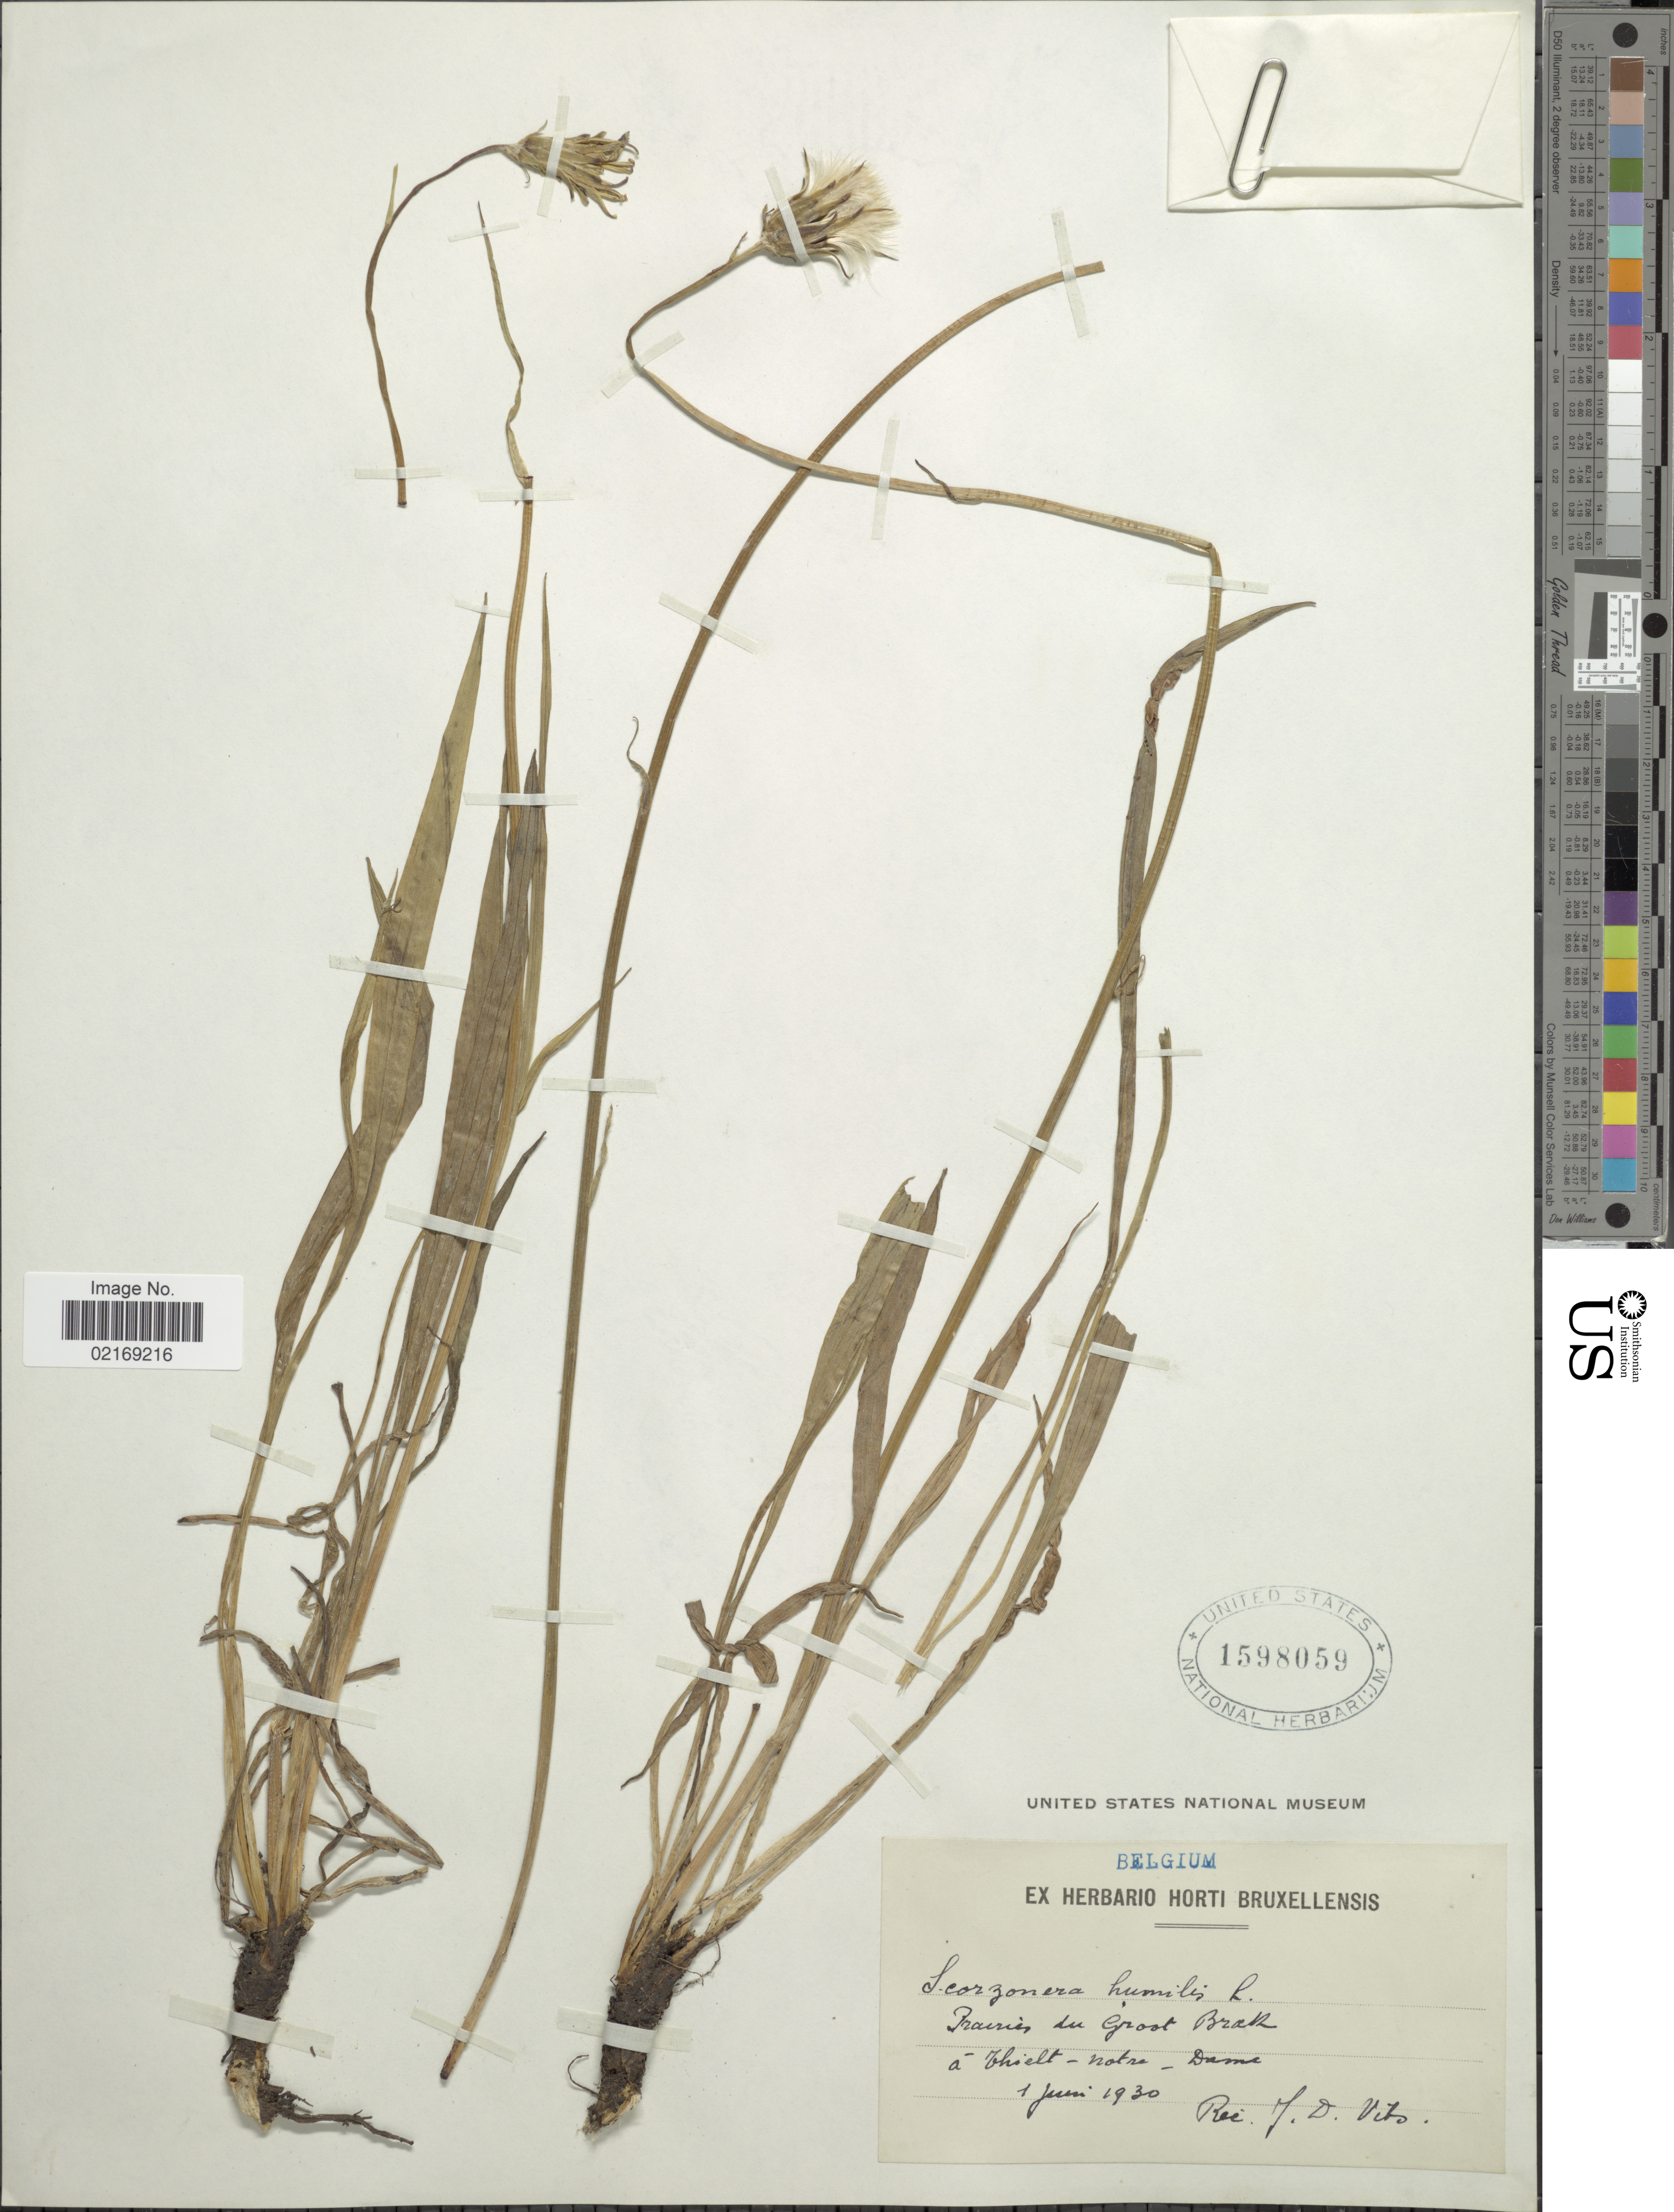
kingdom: Plantae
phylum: Tracheophyta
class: Magnoliopsida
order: Asterales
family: Asteraceae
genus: Scorzonera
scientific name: Scorzonera humilis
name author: L.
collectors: J. Vits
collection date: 1930-06-01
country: Belgium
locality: Prairies du Groot Brak a Thielt-notre-Dame. [interpreted]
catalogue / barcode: US 1598059